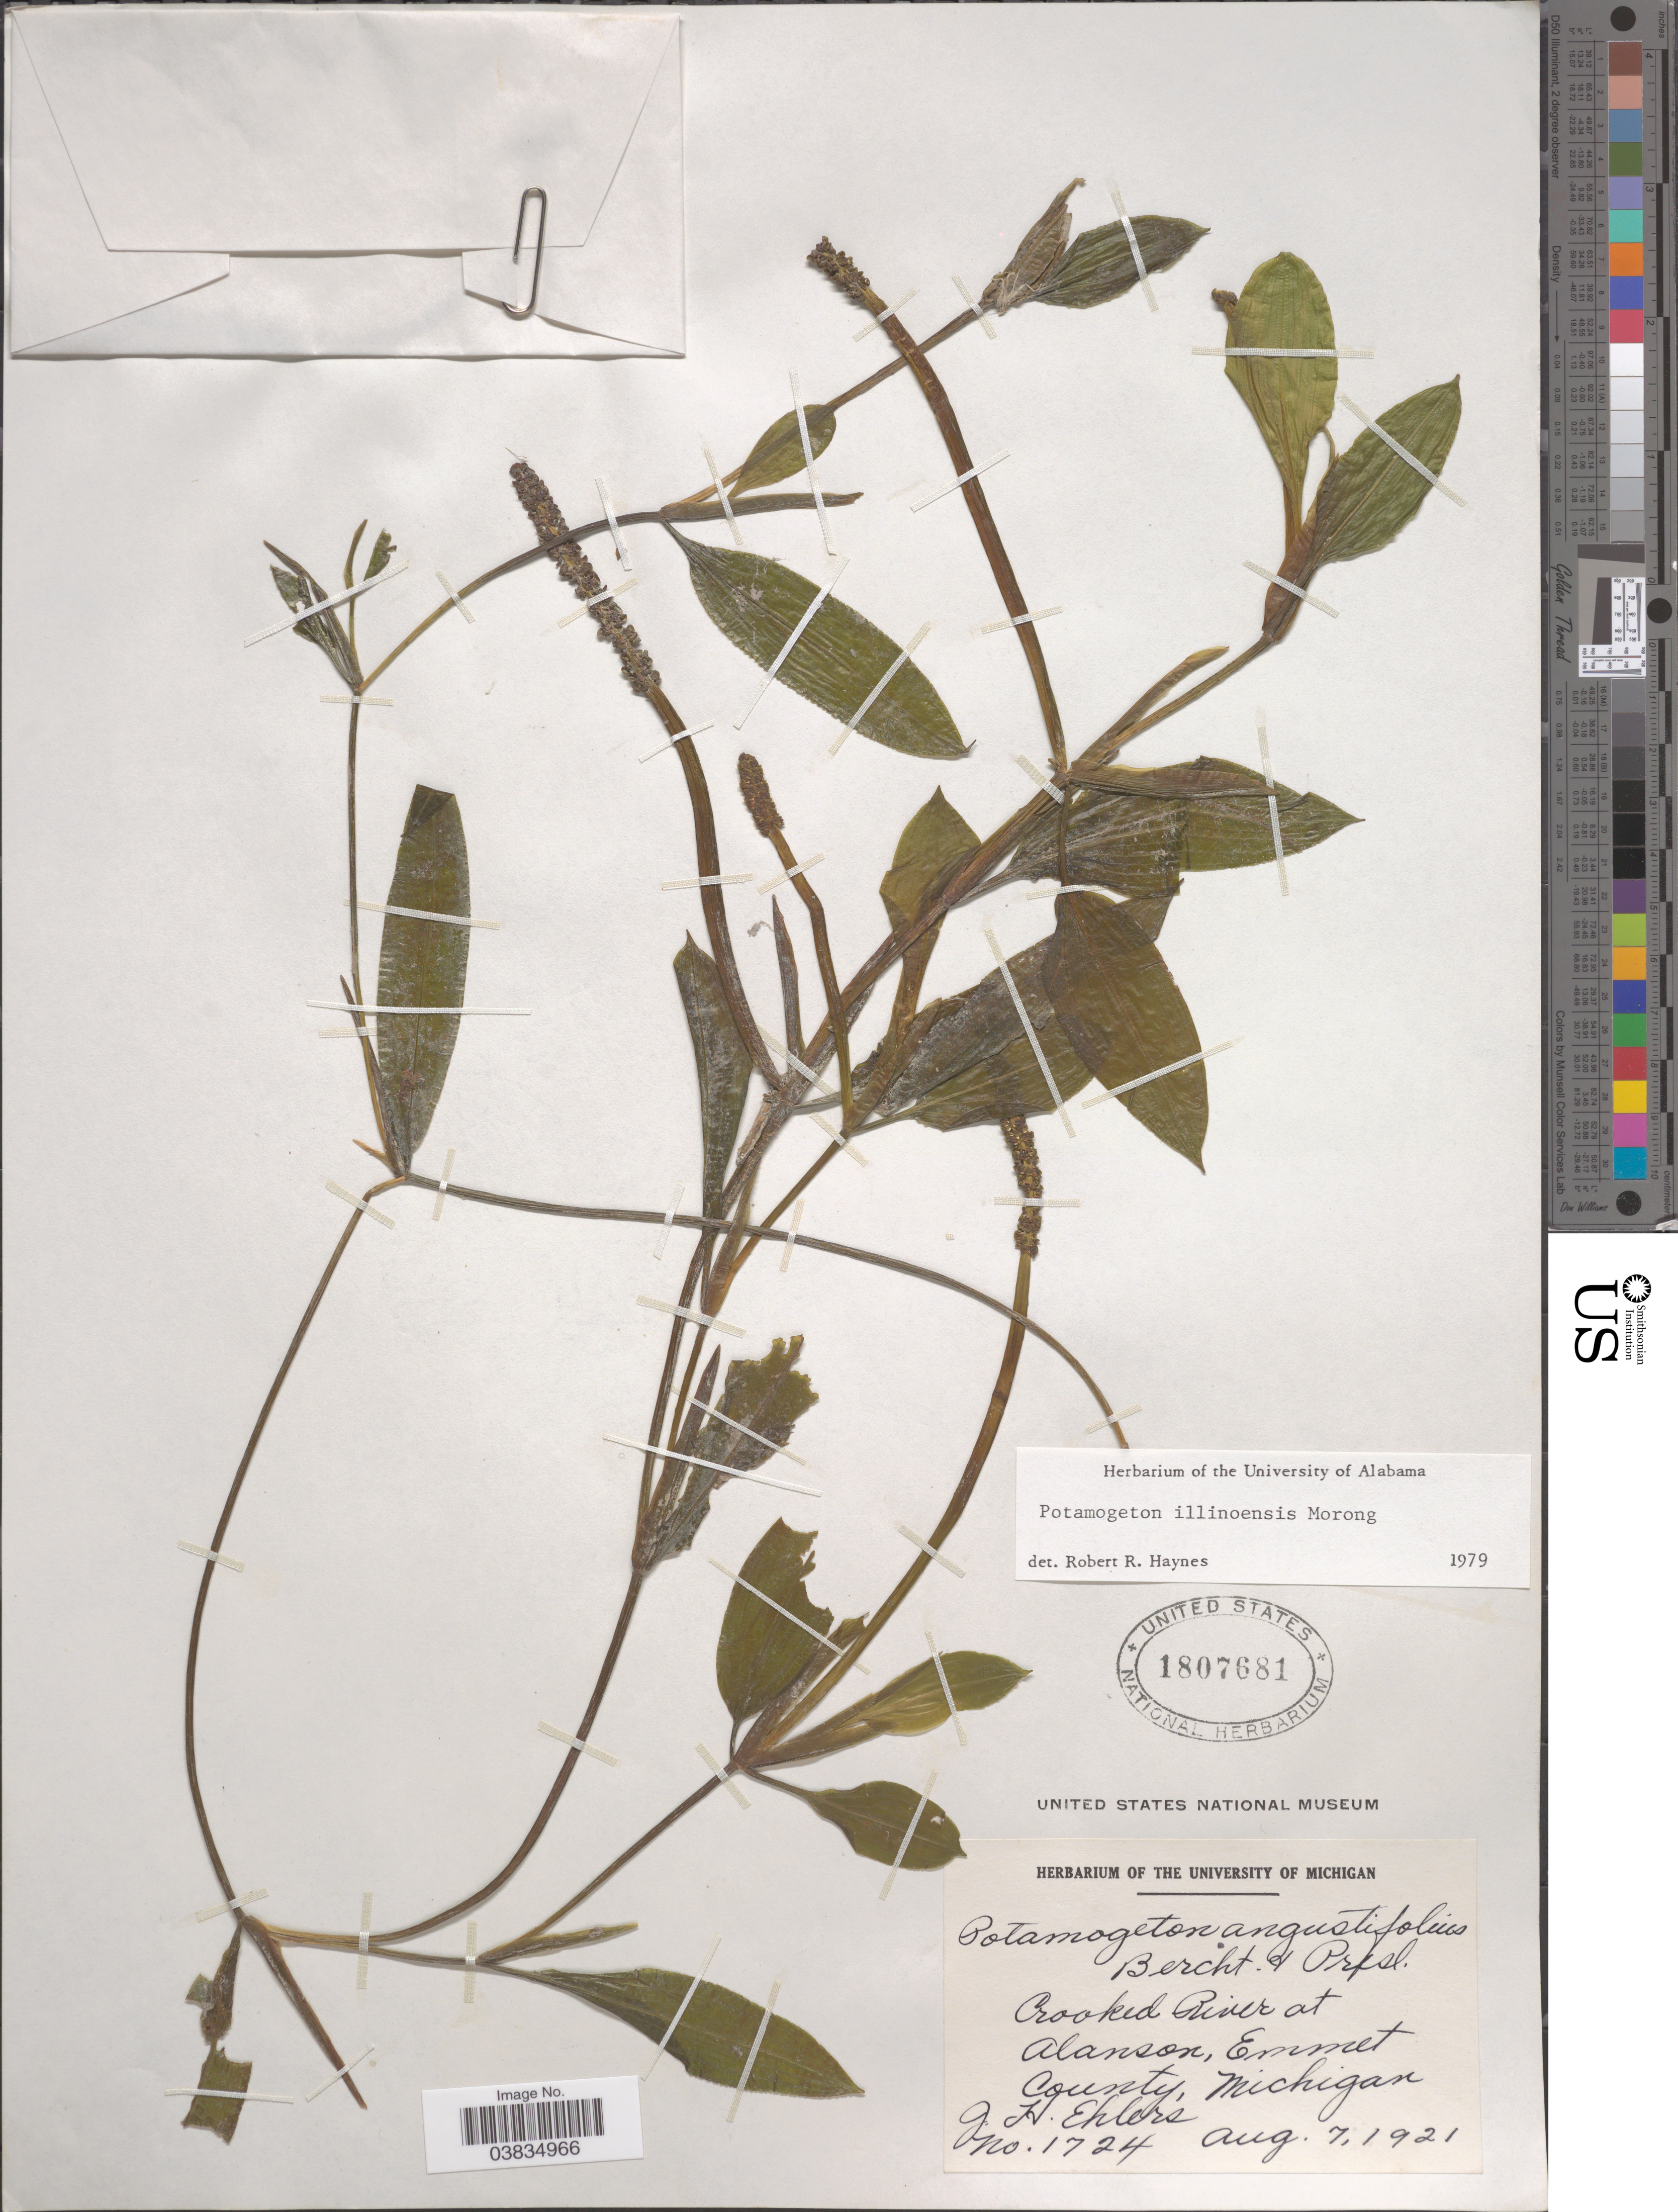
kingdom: Plantae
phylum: Tracheophyta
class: Liliopsida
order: Alismatales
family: Potamogetonaceae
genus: Potamogeton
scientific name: Potamogeton illinoensis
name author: Morong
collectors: J. H. Ehlers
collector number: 1724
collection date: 1921-08-07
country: United States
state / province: Michigan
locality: Crooked River at Alanson, Emmet County.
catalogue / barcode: US 1807681